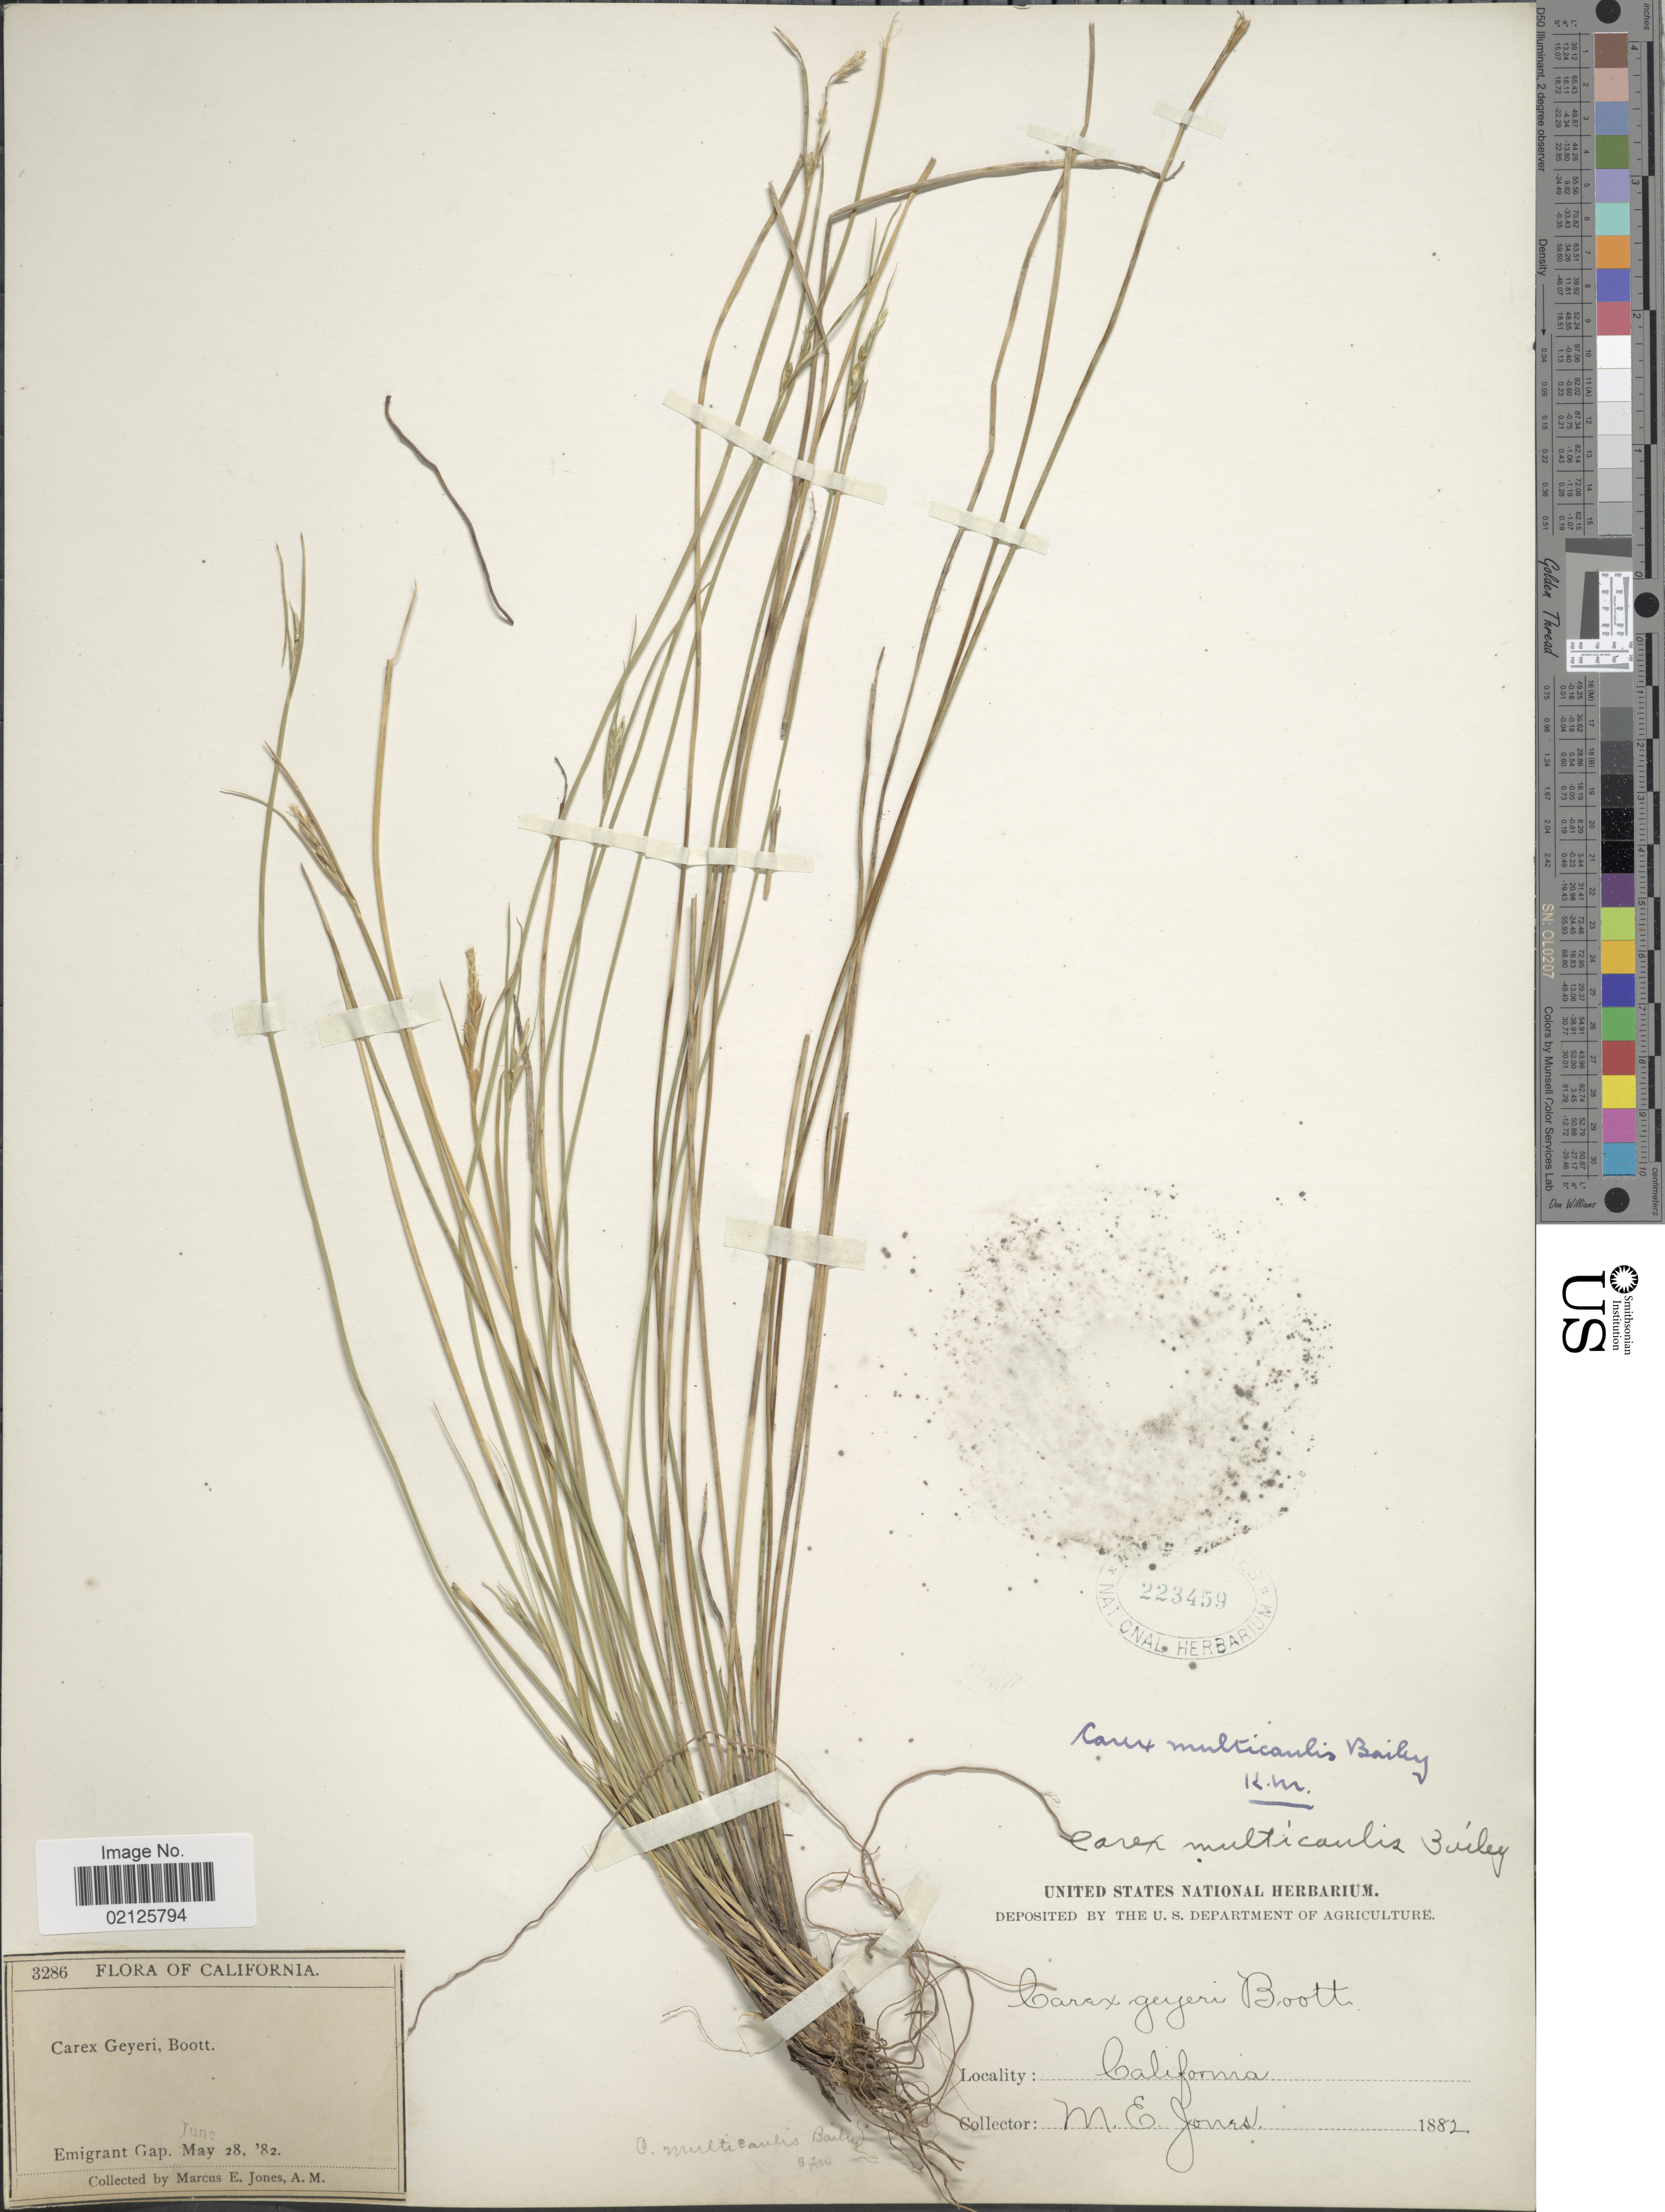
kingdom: Plantae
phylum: Tracheophyta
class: Liliopsida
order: Poales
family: Cyperaceae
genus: Carex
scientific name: Carex multicaulis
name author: L.H. Bailey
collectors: M. E. Jones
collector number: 3286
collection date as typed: Transcribed d/m/y: 28/6/82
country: United States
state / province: California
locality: Emigrant Gap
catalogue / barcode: US 223459